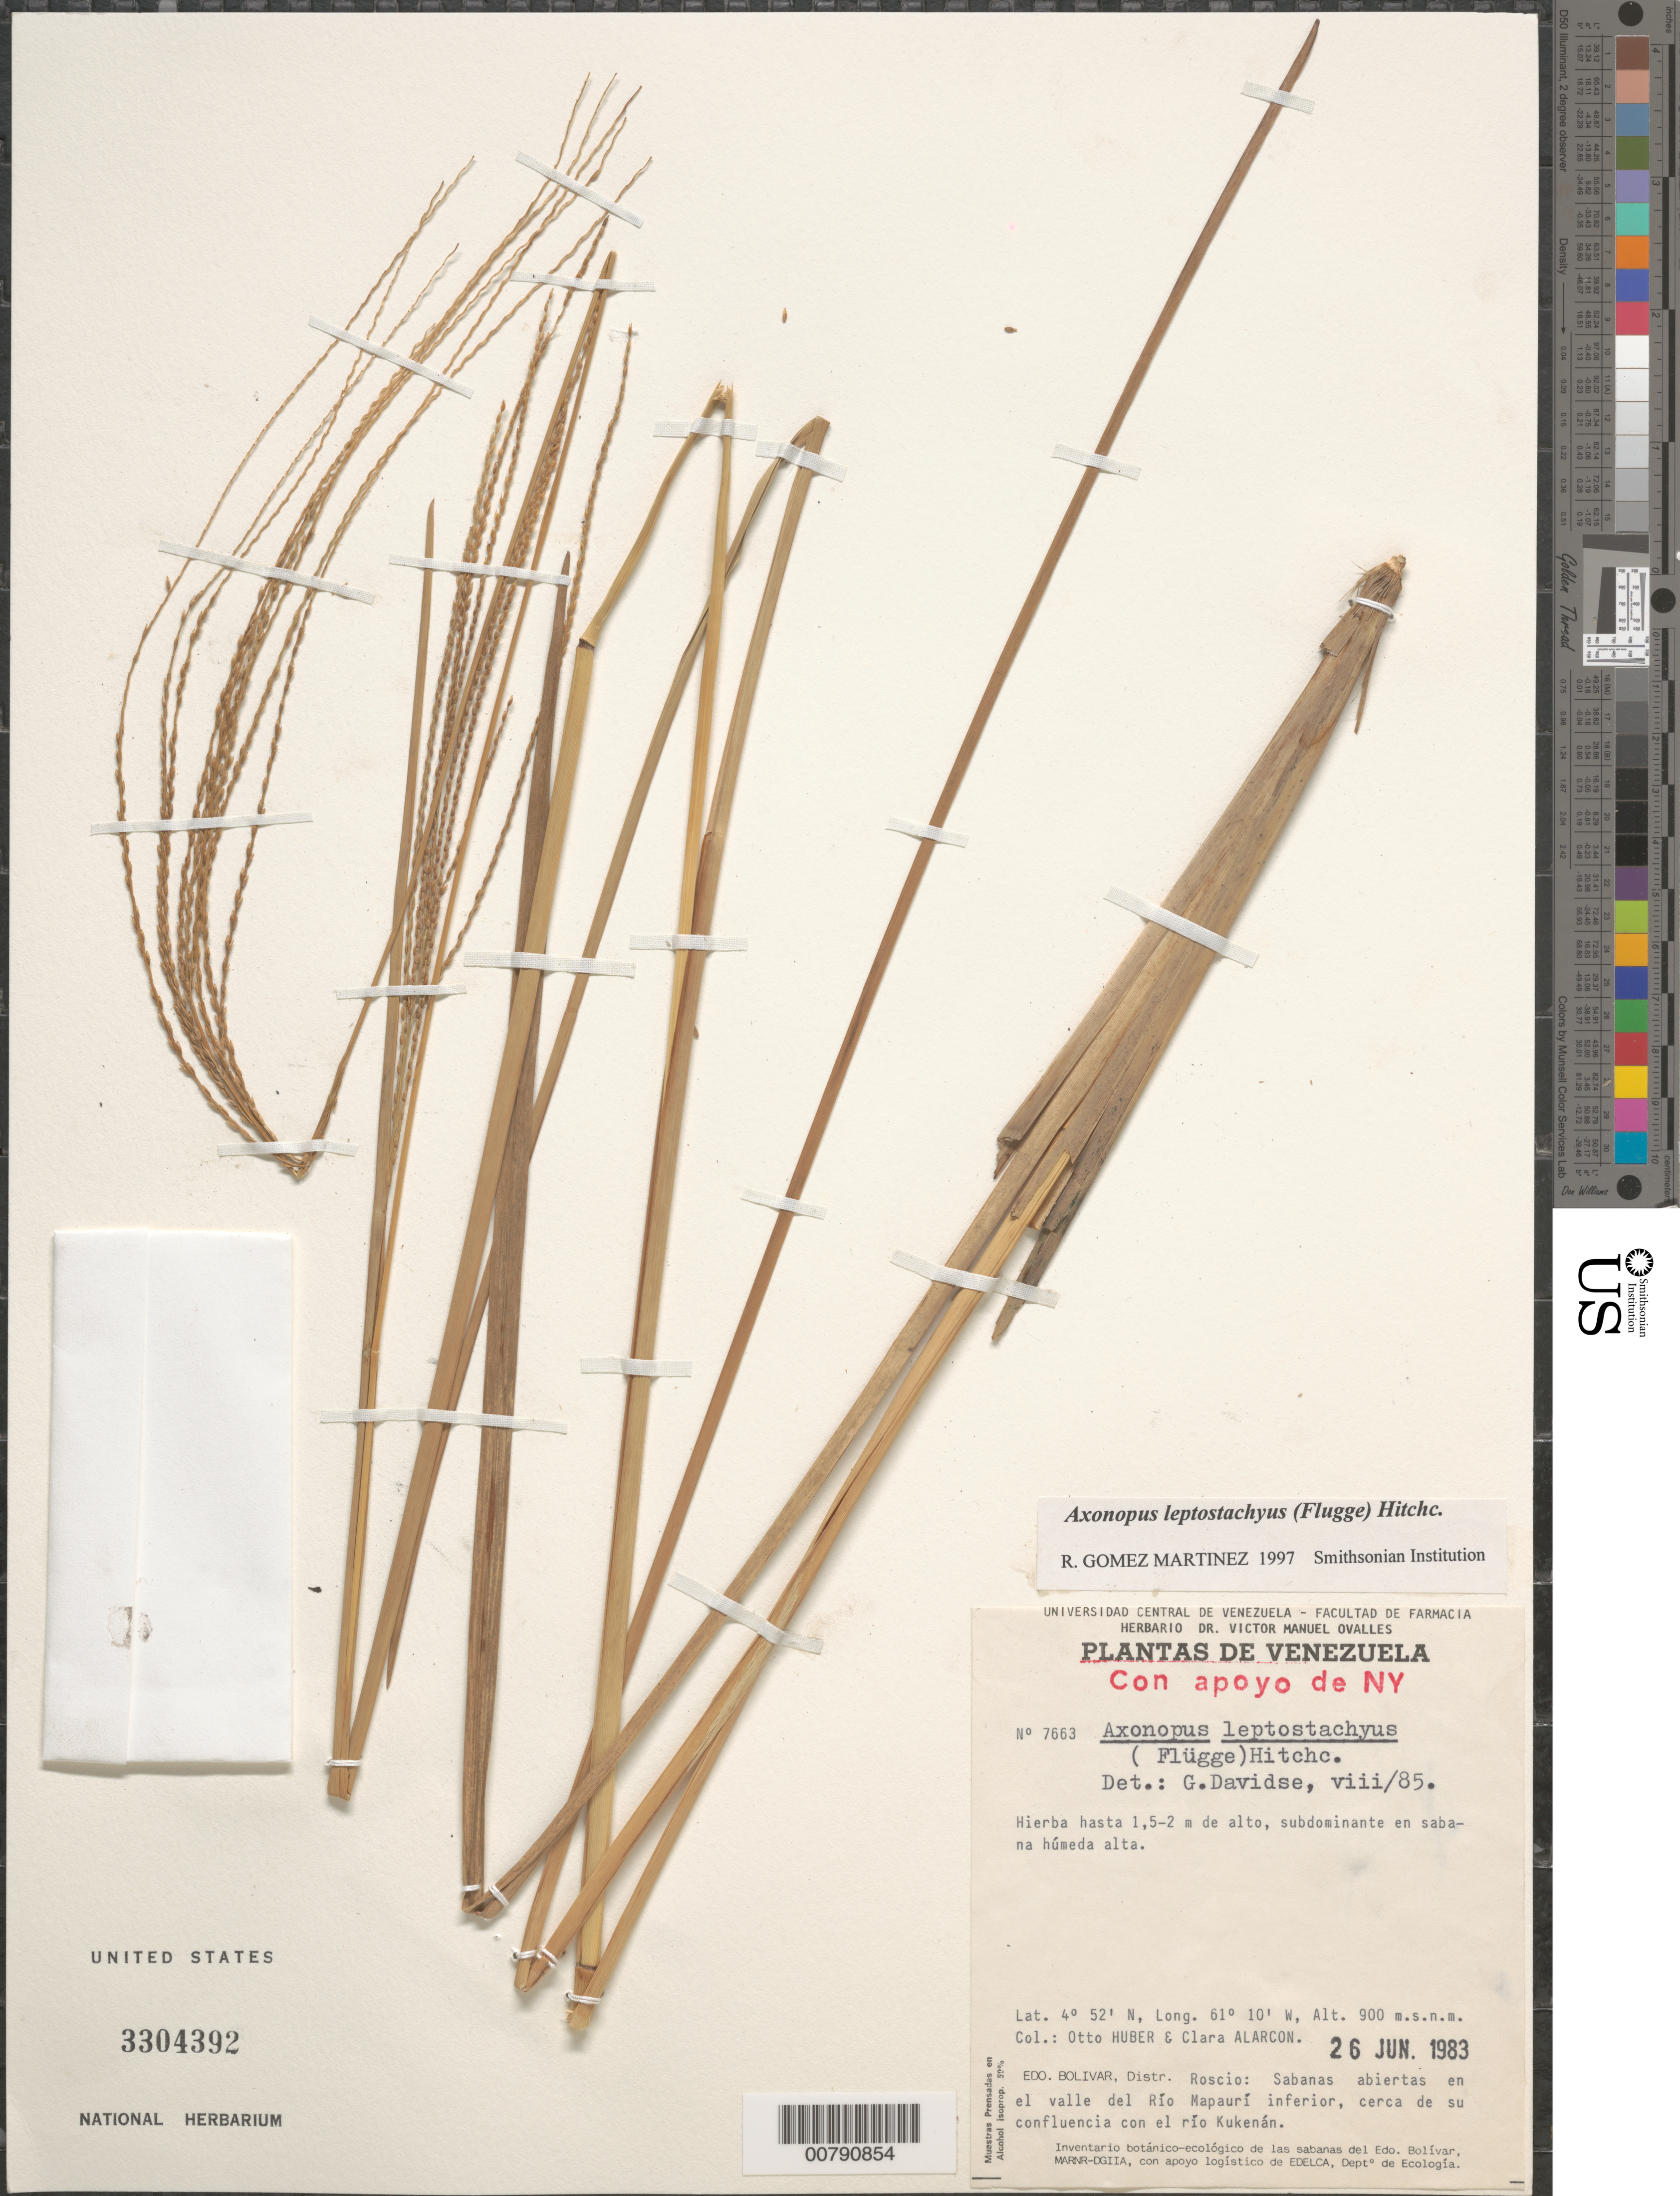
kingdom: Plantae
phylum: Tracheophyta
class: Liliopsida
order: Poales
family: Poaceae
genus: Axonopus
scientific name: Axonopus leptostachyus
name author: (Flüggé) Hitchc.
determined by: Gomez Martinez, R.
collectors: O. Huber & C. Alarcon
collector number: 7663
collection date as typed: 26-Jun-83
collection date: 1983-06-26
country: Venezuela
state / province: Bolívar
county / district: Roscio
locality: Río Mapaurí inferíor, valle, cerca de su confluencia con el río Kukenán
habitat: Sabanas abiertas, sabana húmeda alta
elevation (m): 900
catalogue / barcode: US 3304392